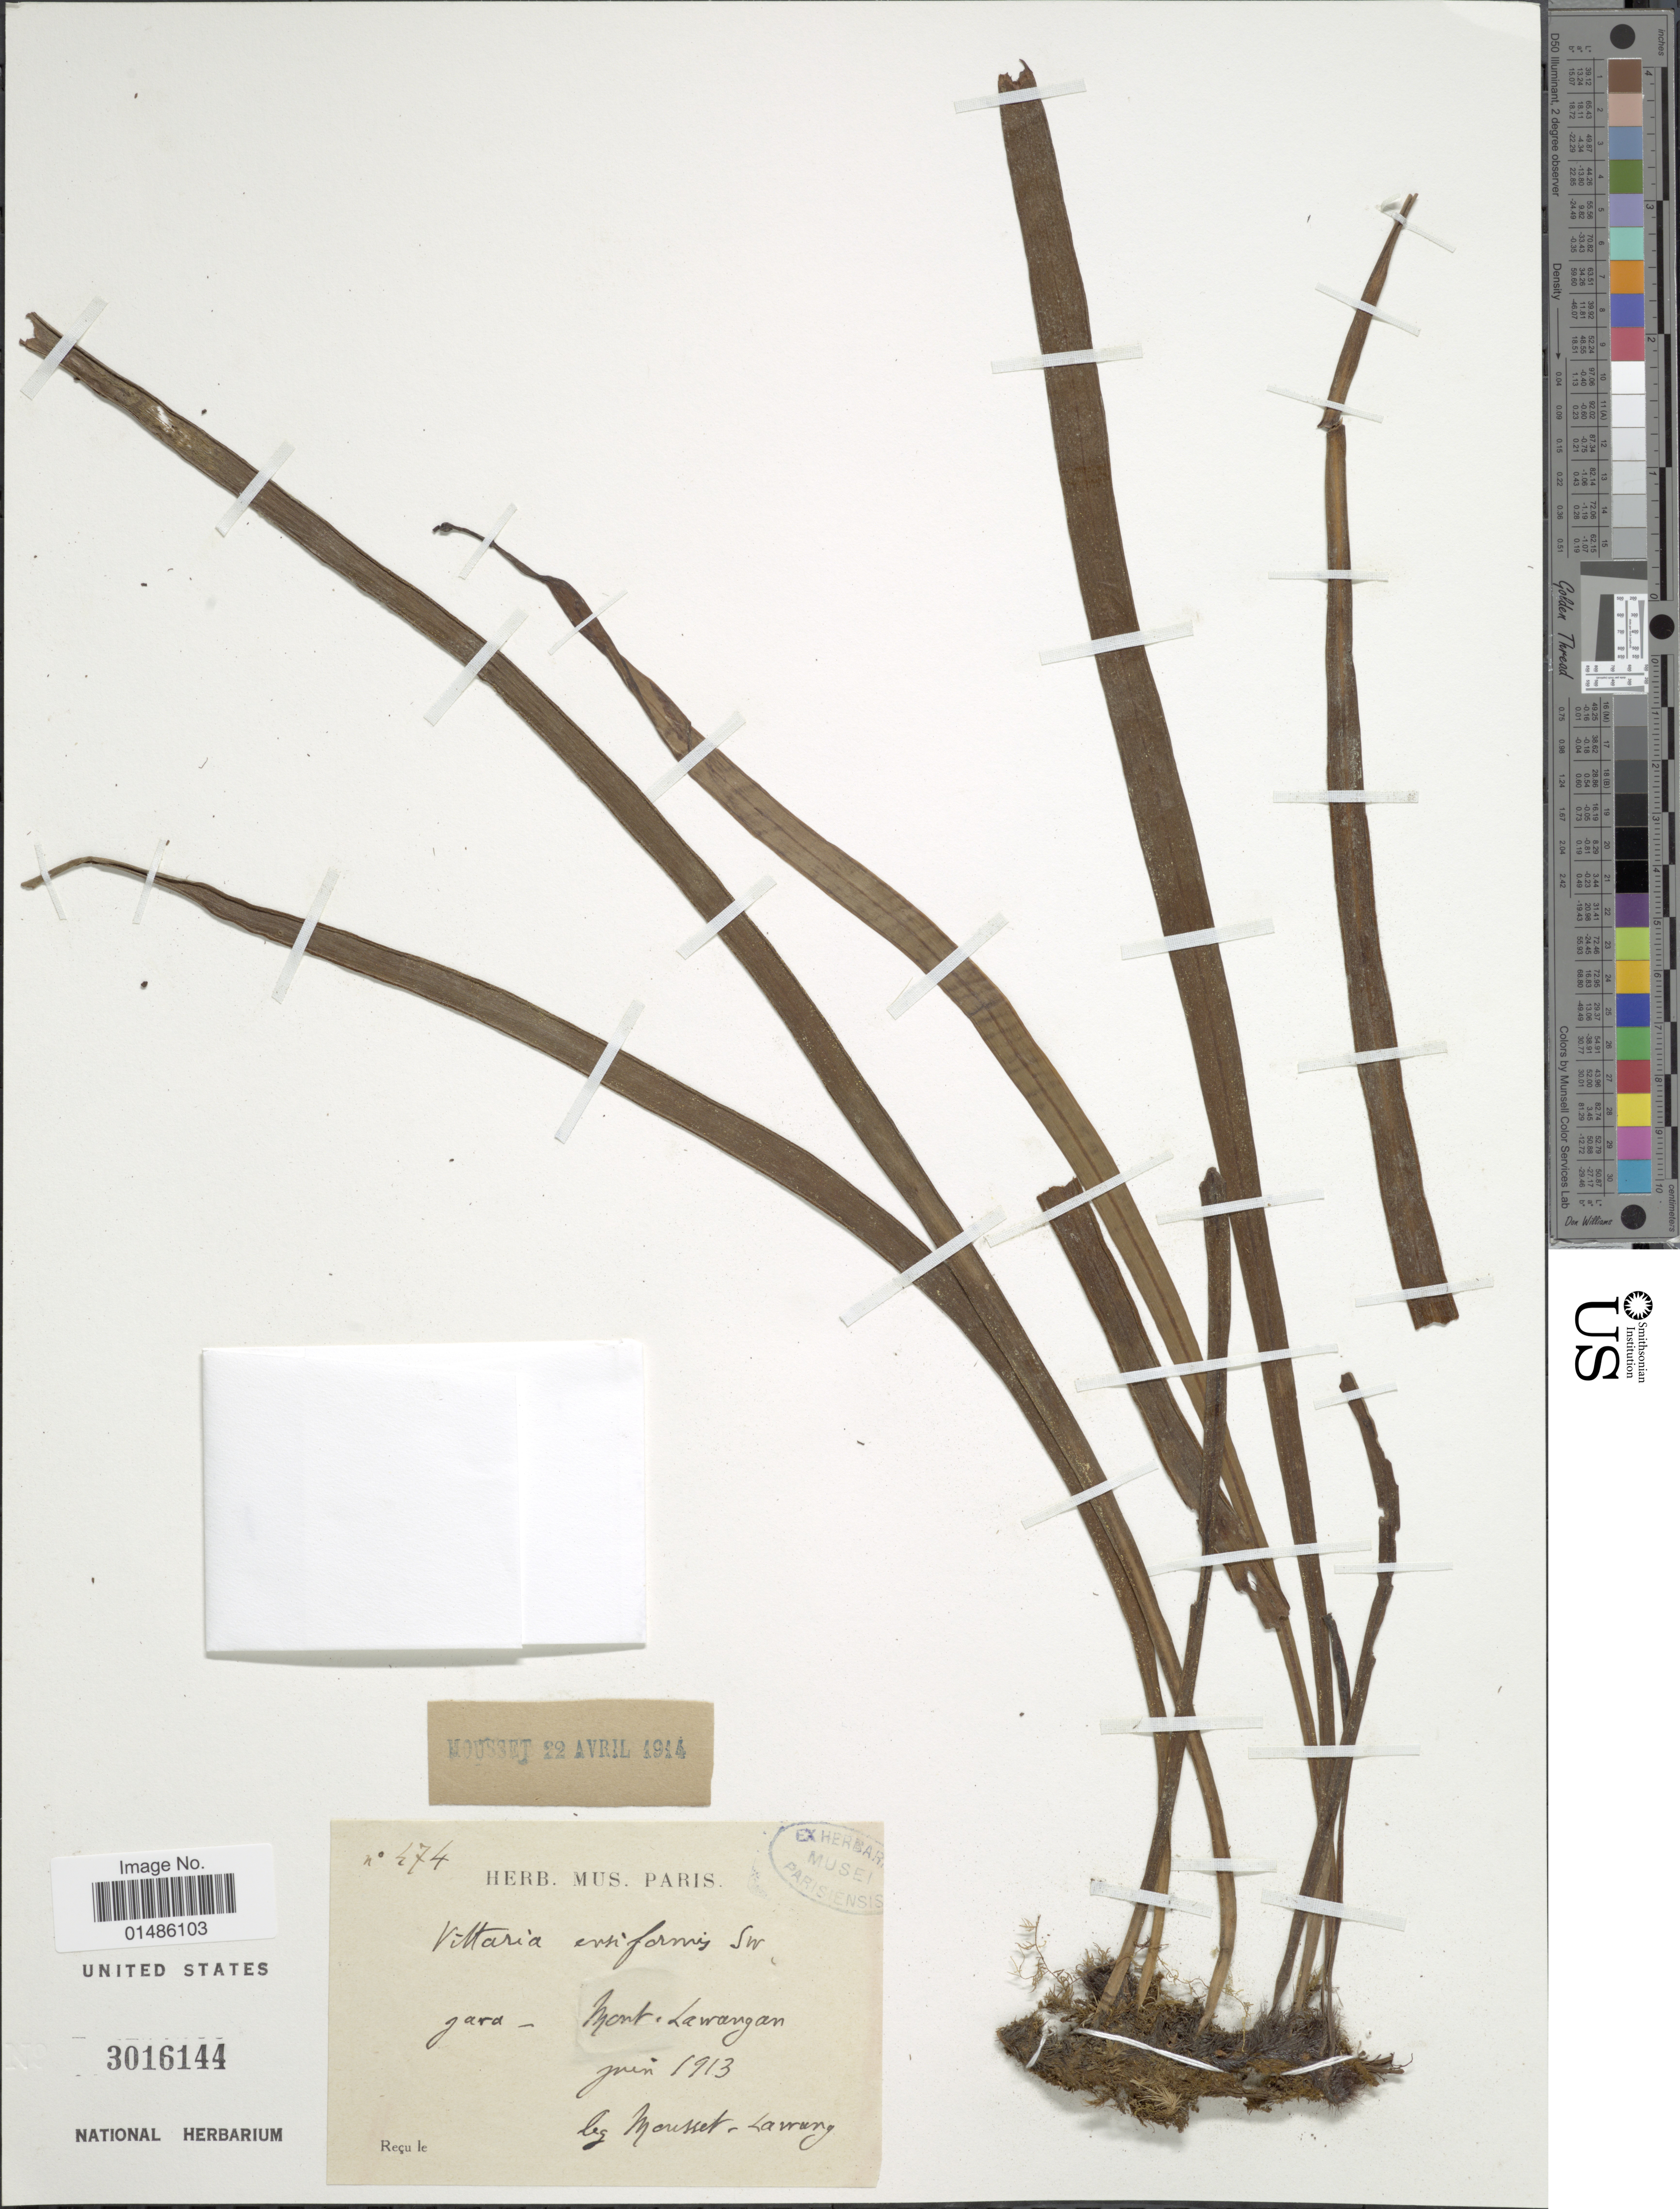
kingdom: Plantae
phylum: Tracheophyta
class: Polypodiopsida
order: Polypodiales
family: Pteridaceae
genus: Haplopteris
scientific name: Haplopteris ensiformis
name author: (Sw.) E.H. Crane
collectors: Mousset, --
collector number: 474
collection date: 1913-06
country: Indonesia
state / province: Java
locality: Mont Lawangan.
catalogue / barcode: US 3016144